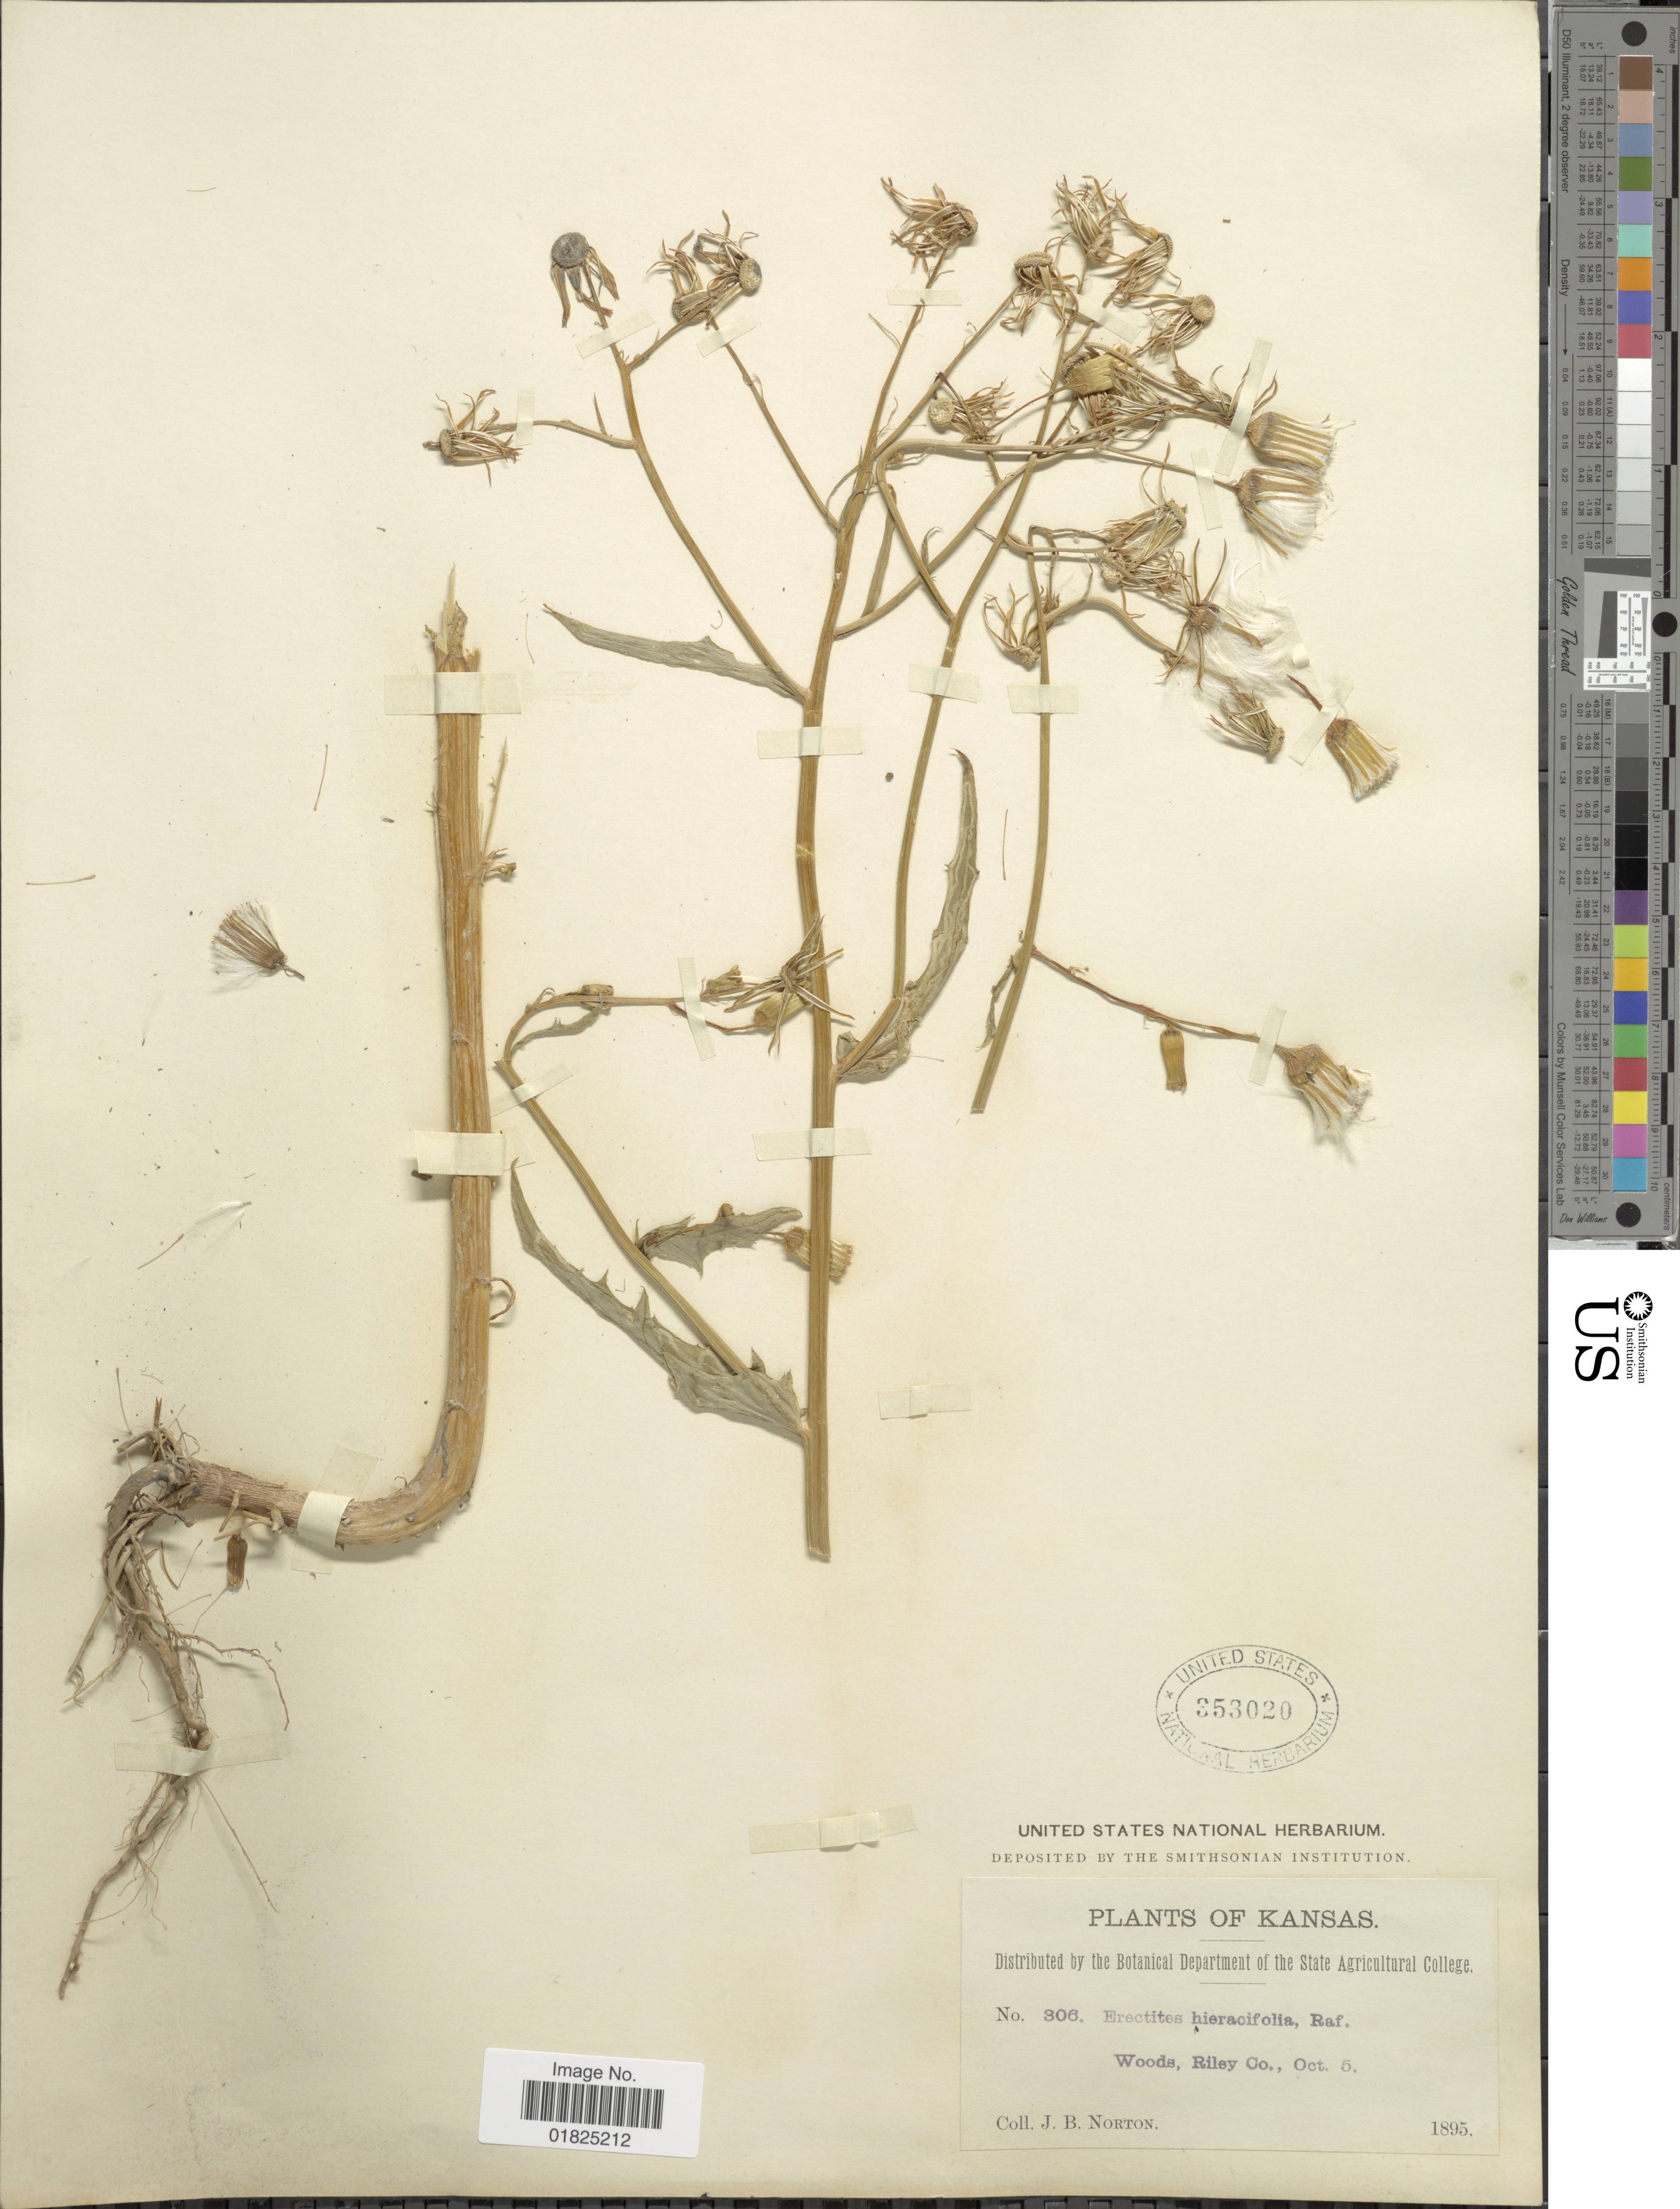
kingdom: Plantae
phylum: Tracheophyta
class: Magnoliopsida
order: Asterales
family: Asteraceae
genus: Erechtites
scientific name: Erechtites hieraciifolius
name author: (L.) Raf. ex DC.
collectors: J. B. Norton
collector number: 306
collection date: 1895-10-05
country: United States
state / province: Kansas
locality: Woods, Riley Co.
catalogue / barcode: US 353020